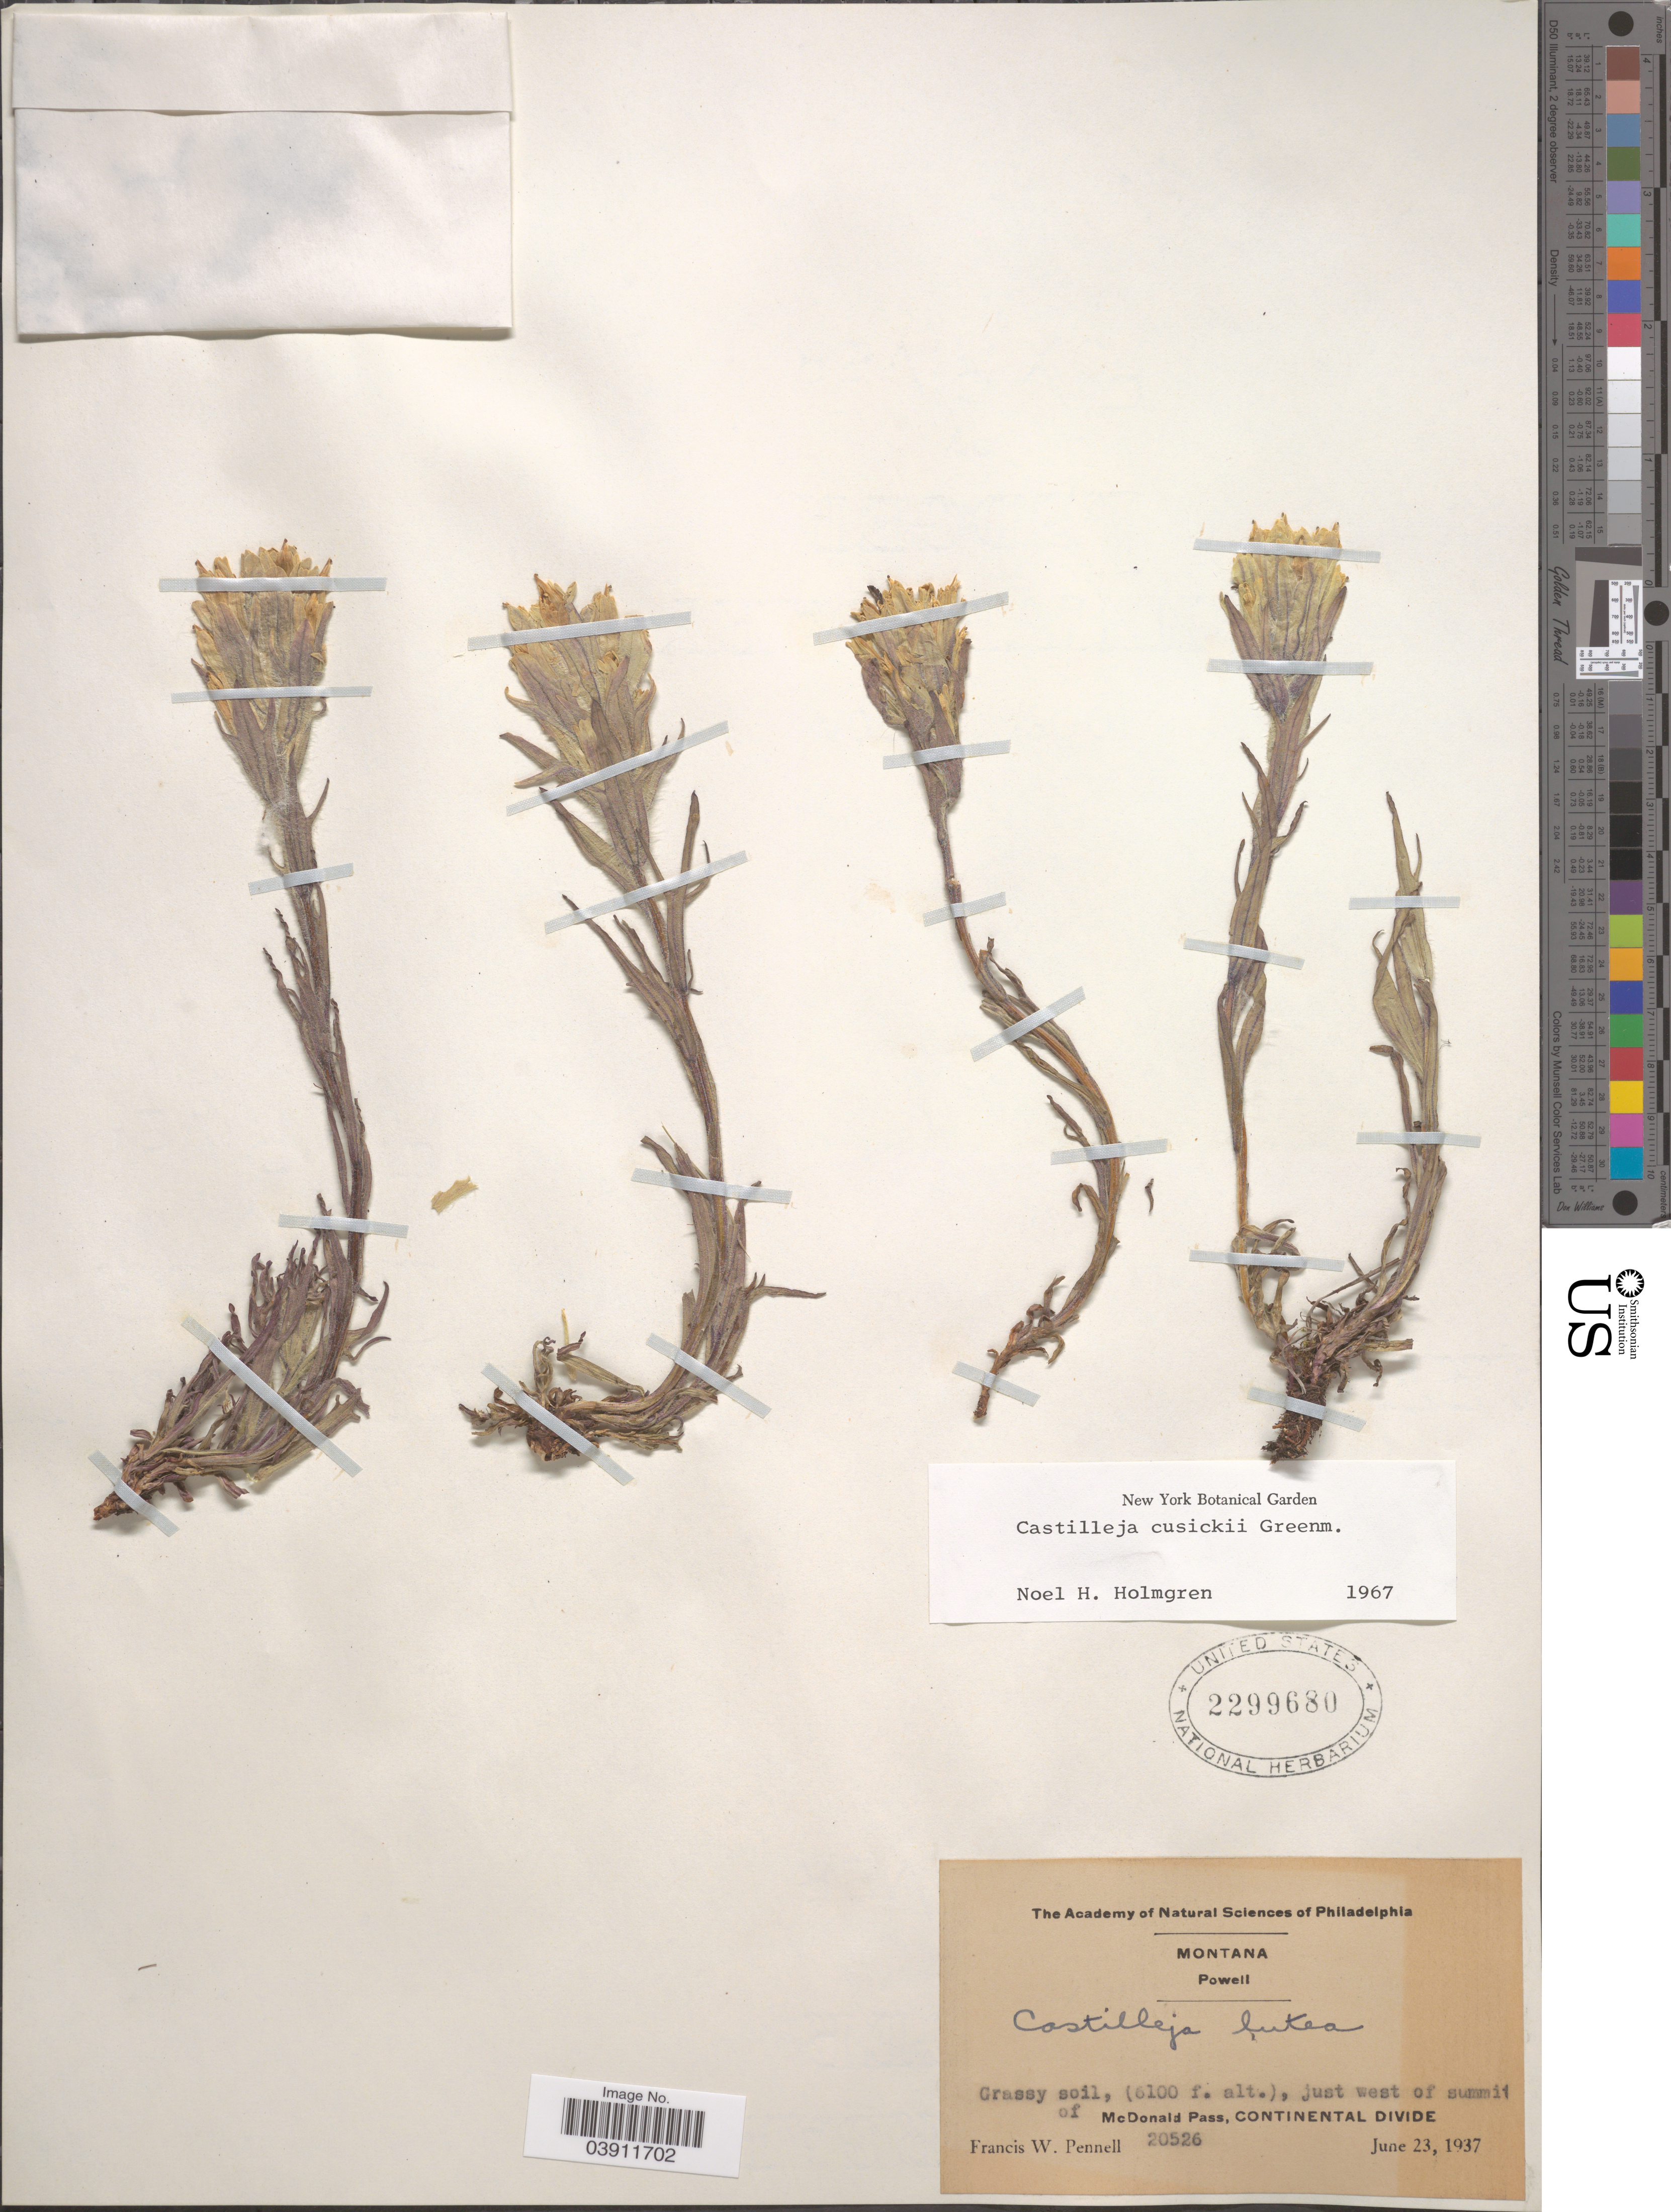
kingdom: Plantae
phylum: Tracheophyta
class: Magnoliopsida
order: Lamiales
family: Orobanchaceae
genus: Castilleja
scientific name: Castilleja cusickii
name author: Greenm.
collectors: F. W. Pennell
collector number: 20526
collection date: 1937-06-23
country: United States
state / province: Montana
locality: Powell. Just west of summit of McDonald Pass, Continental Divide.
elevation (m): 1859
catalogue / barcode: US 2299680